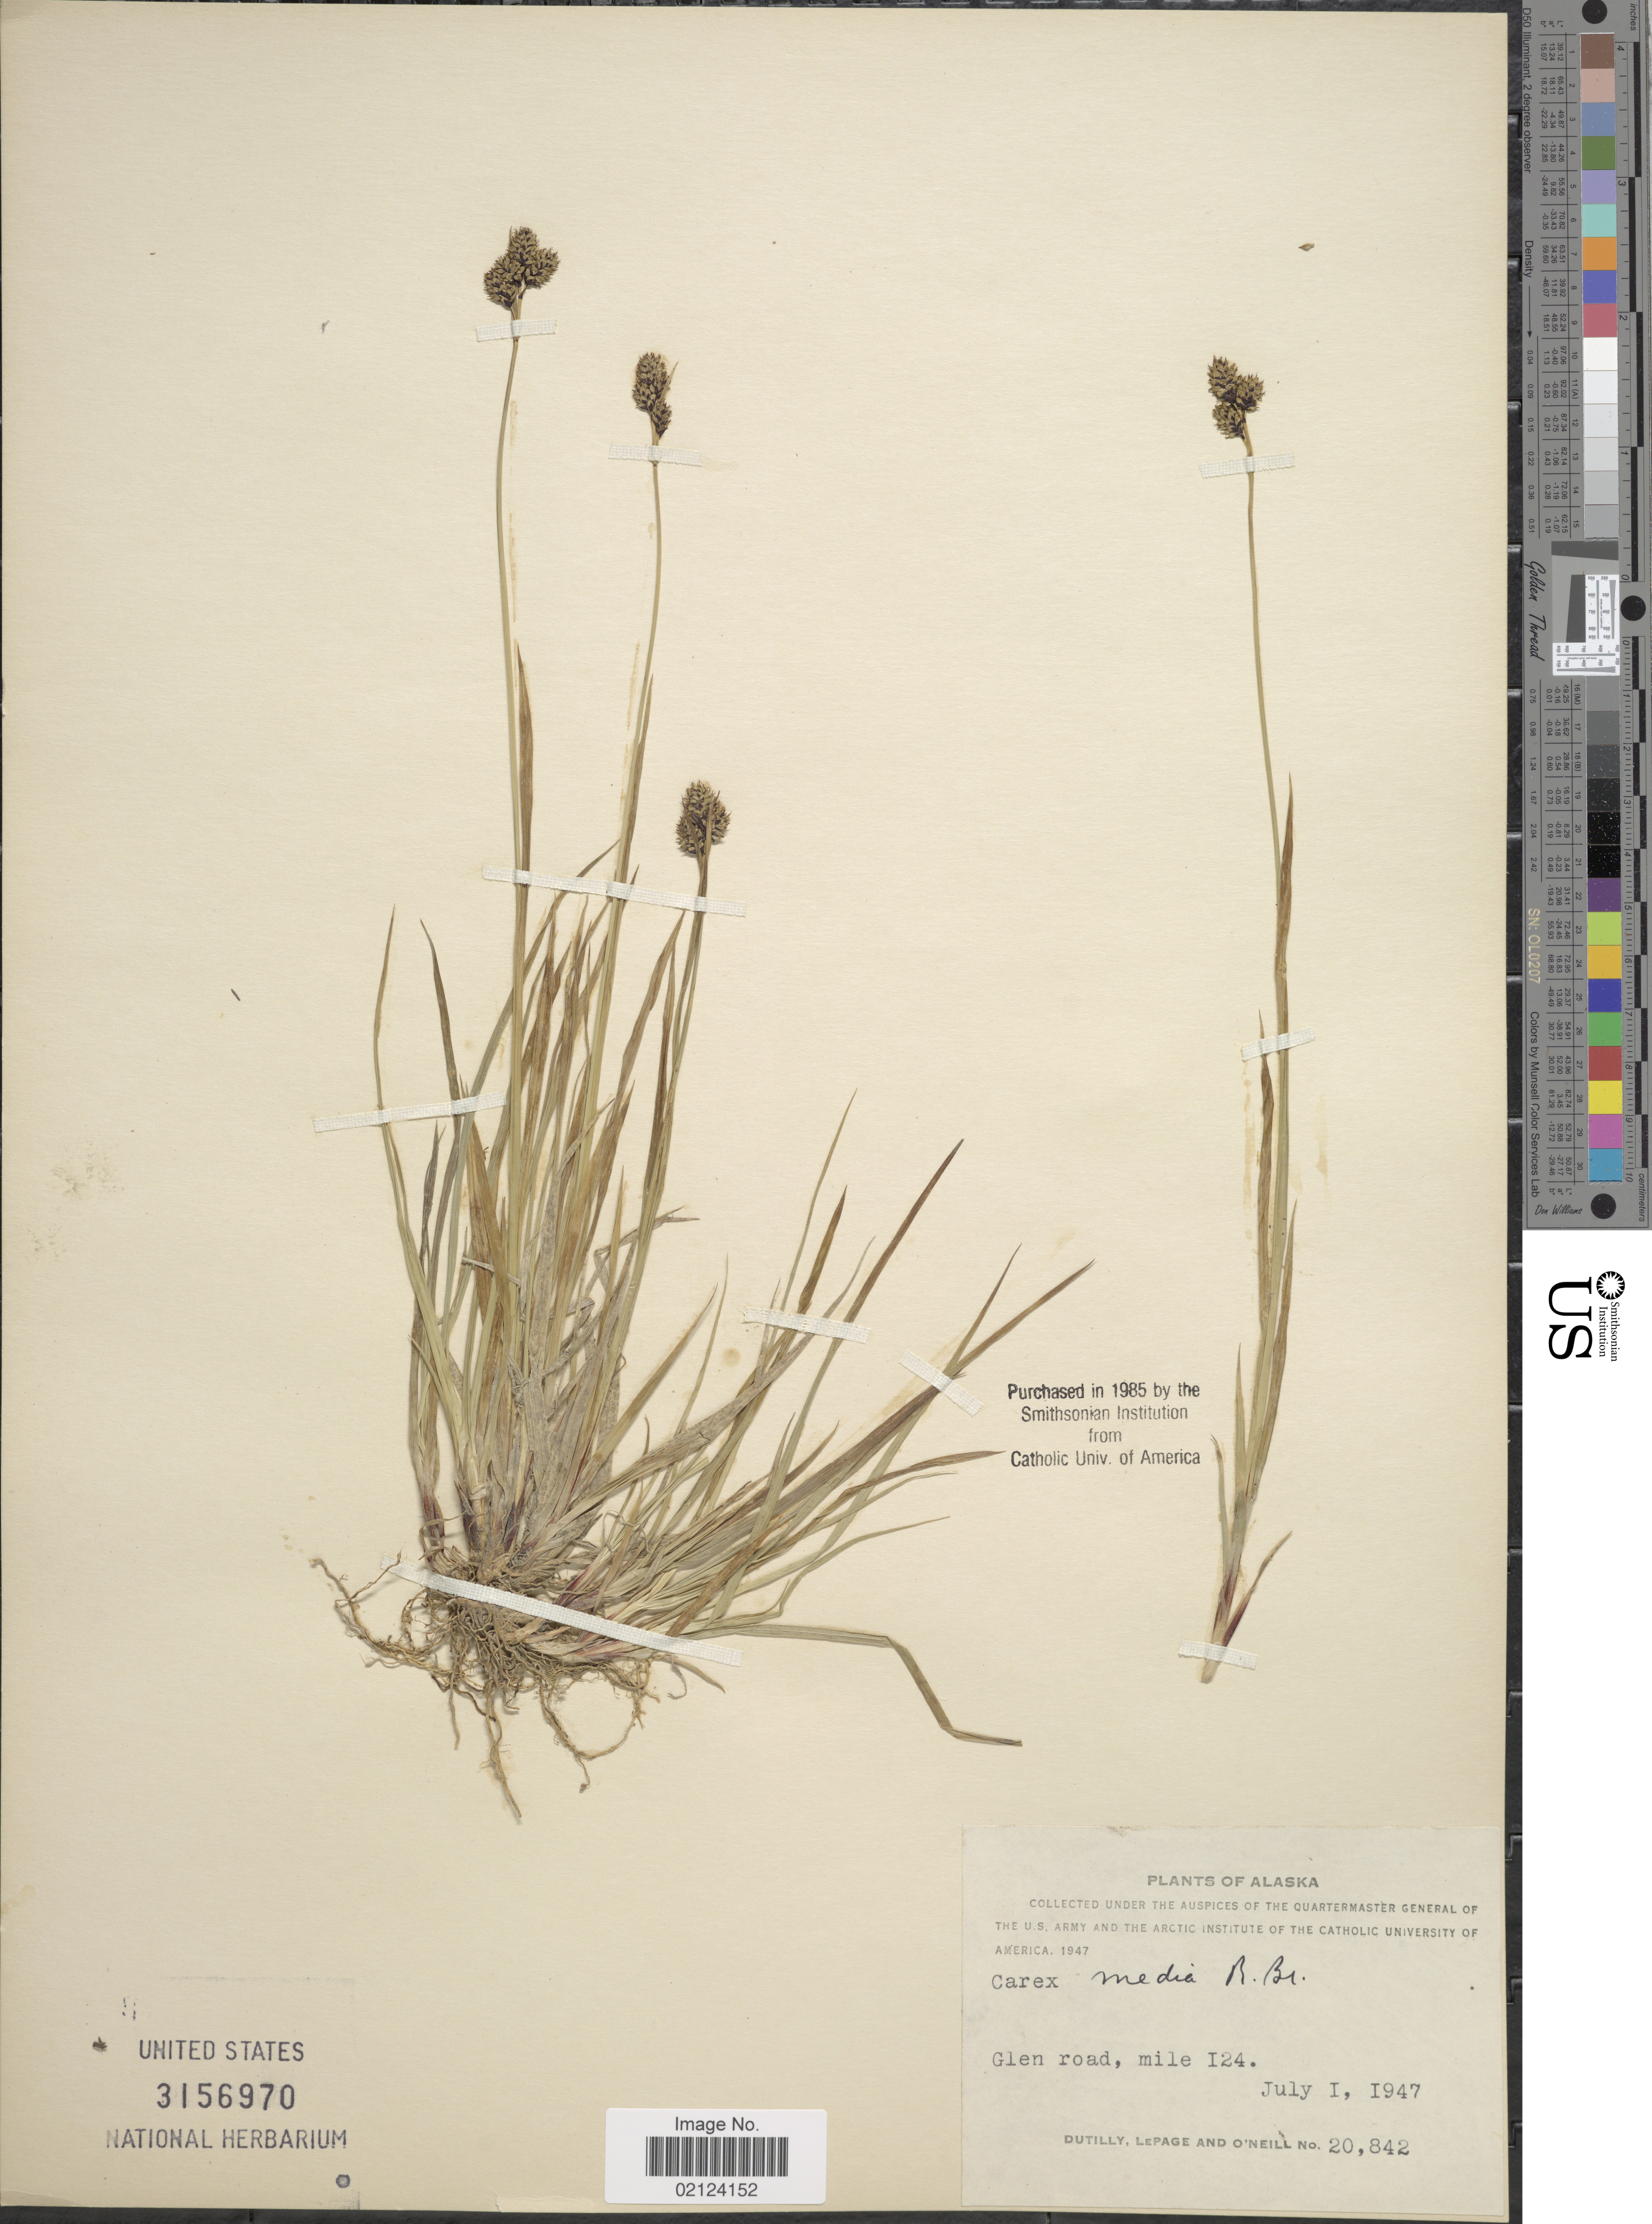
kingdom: Plantae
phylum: Tracheophyta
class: Liliopsida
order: Poales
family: Cyperaceae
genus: Carex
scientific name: Carex media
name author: R. Br.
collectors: -. Dutilly, -. LePage & O' Neill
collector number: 20842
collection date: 1947-07-01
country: United States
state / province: Alaska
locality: Glen Road, mile 124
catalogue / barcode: US 3156970